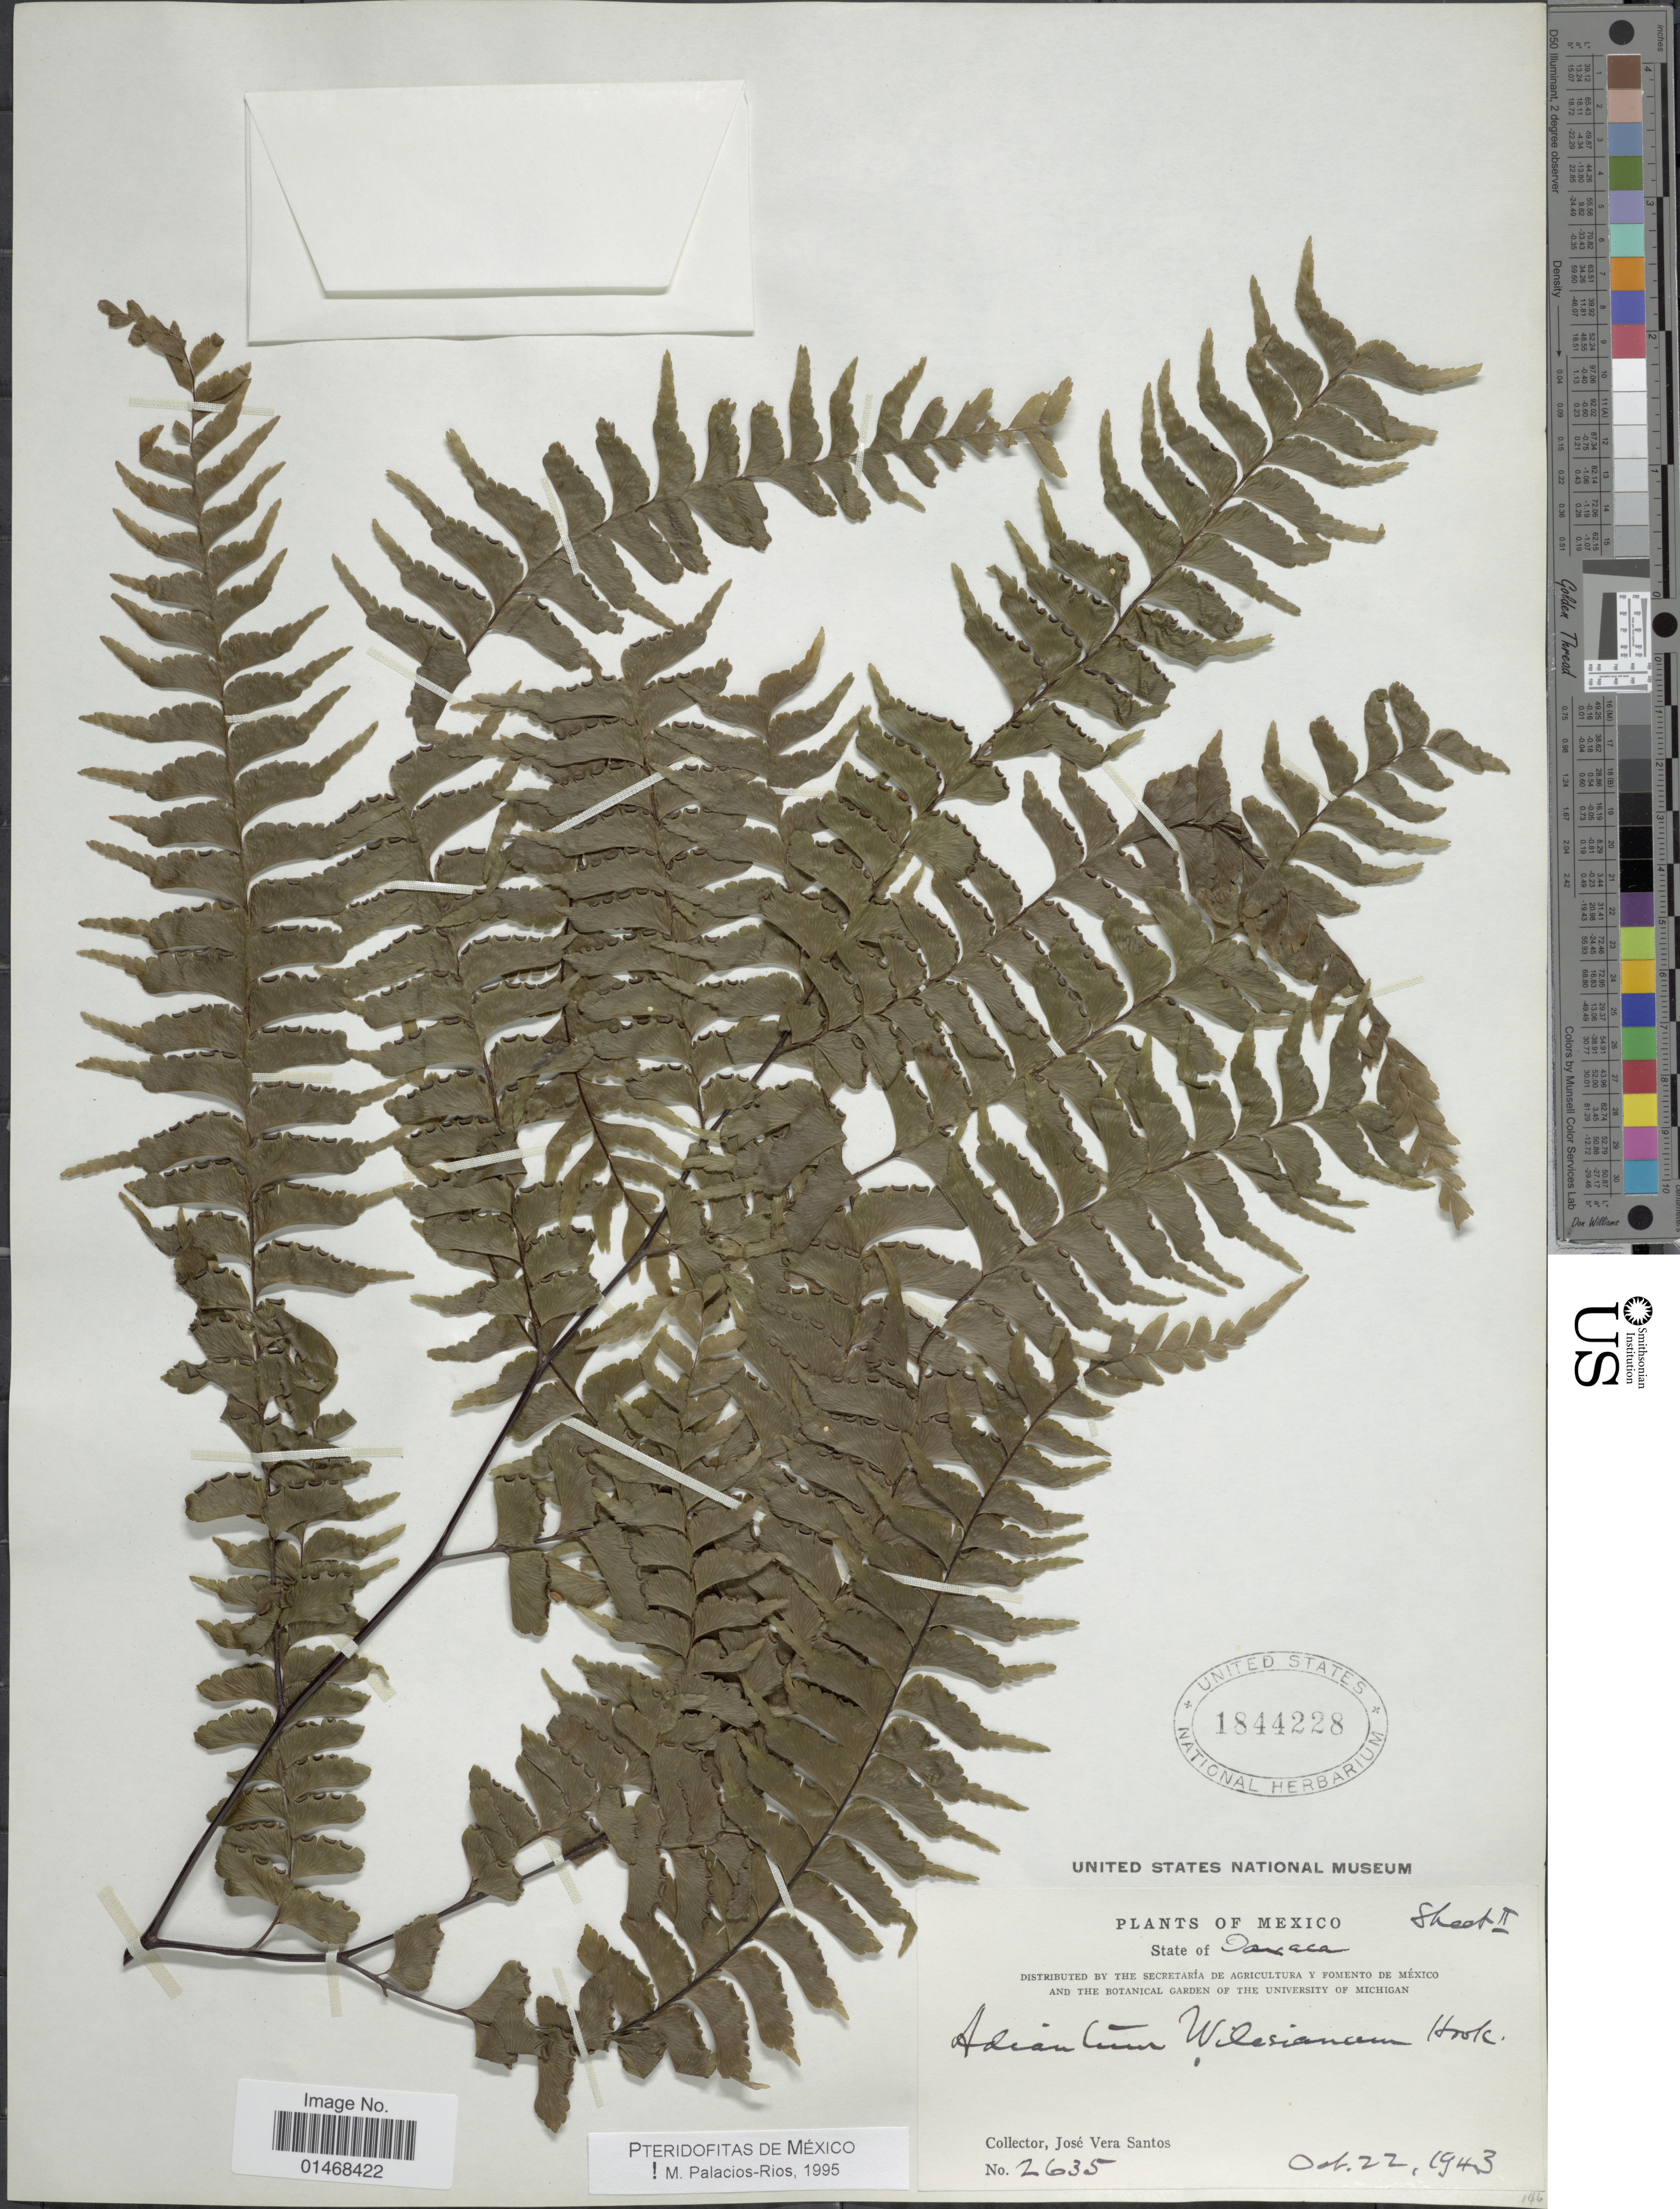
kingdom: Plantae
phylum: Tracheophyta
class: Polypodiopsida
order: Polypodiales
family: Pteridaceae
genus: Adiantum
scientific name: Adiantum wilesianum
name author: Hook.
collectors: J. V. Santos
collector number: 2635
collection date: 1943-10-22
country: Mexico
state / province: Oaxaca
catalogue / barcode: US 1844228